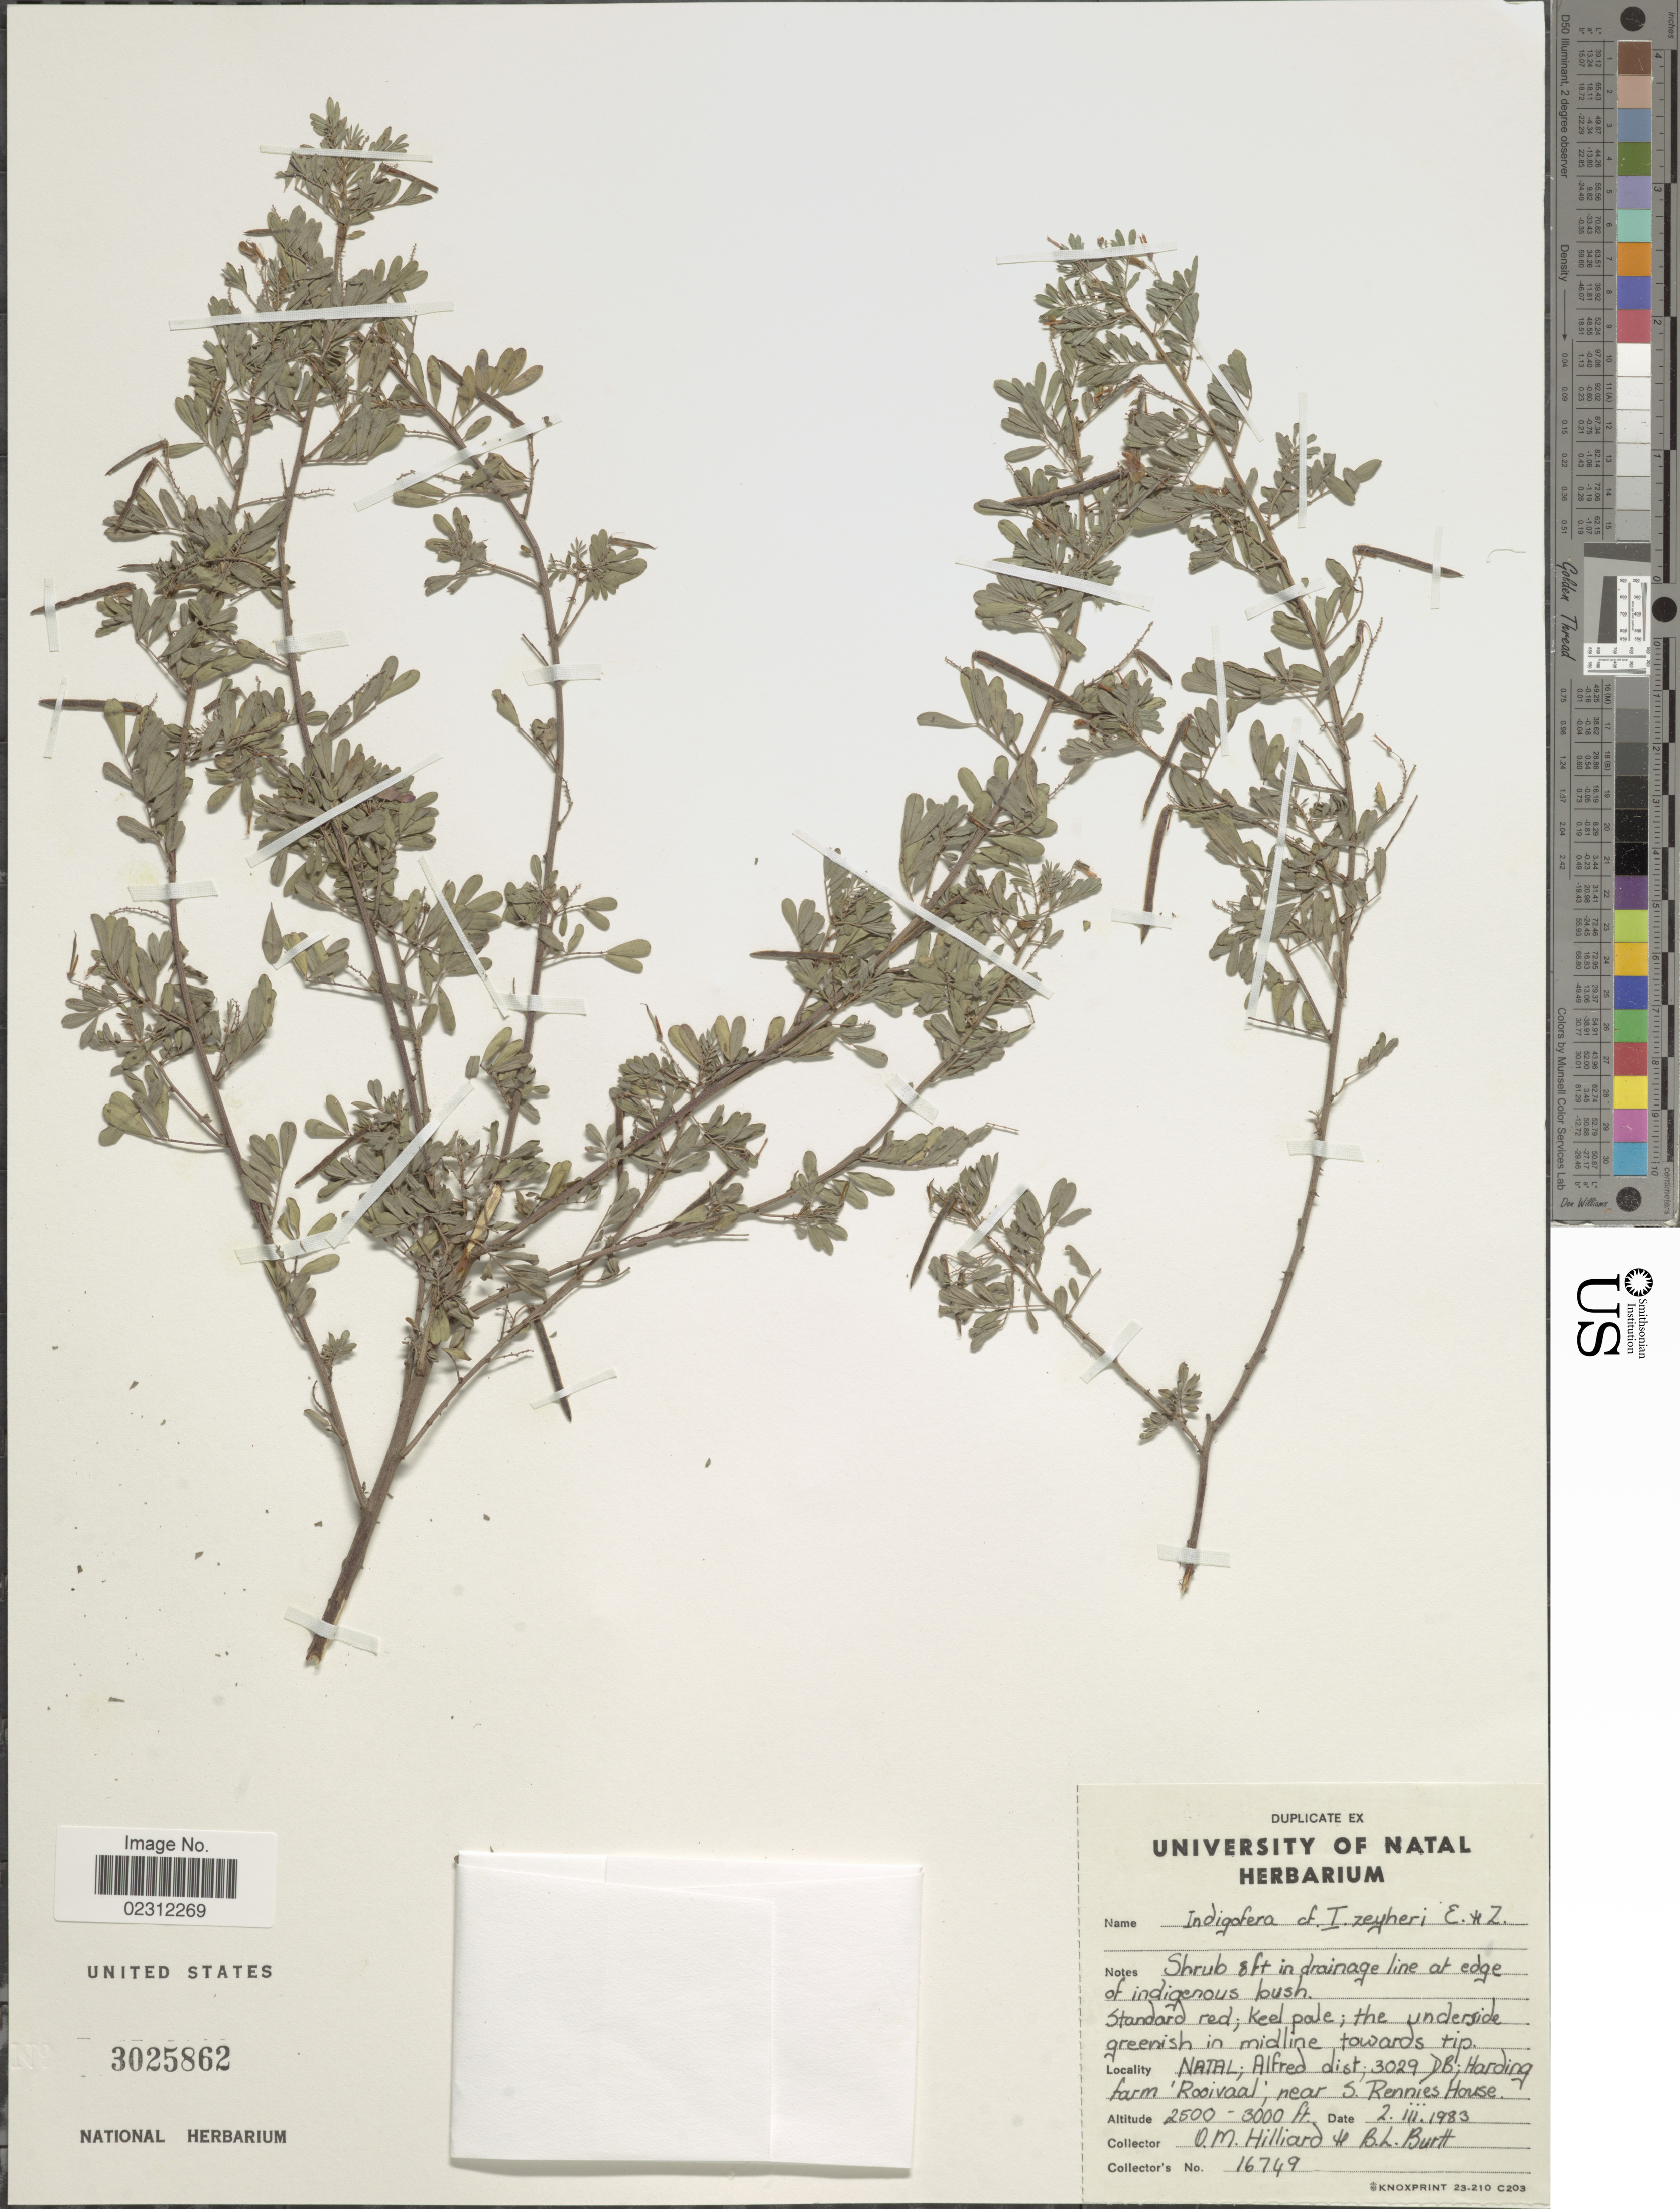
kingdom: Plantae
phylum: Tracheophyta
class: Magnoliopsida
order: Fabales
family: Fabaceae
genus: Indigofera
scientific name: Indigofera zeyheri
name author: Eckl. & Zeyh.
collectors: O. M. Hilliard & B. L. Burtt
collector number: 16749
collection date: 1983-03-02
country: South Africa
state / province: KwaZulu-Natal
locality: Alfred dist., 3029 DB, Harding Farm "Rooivaal" near S. Rennies House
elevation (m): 762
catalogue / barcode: US 3025862